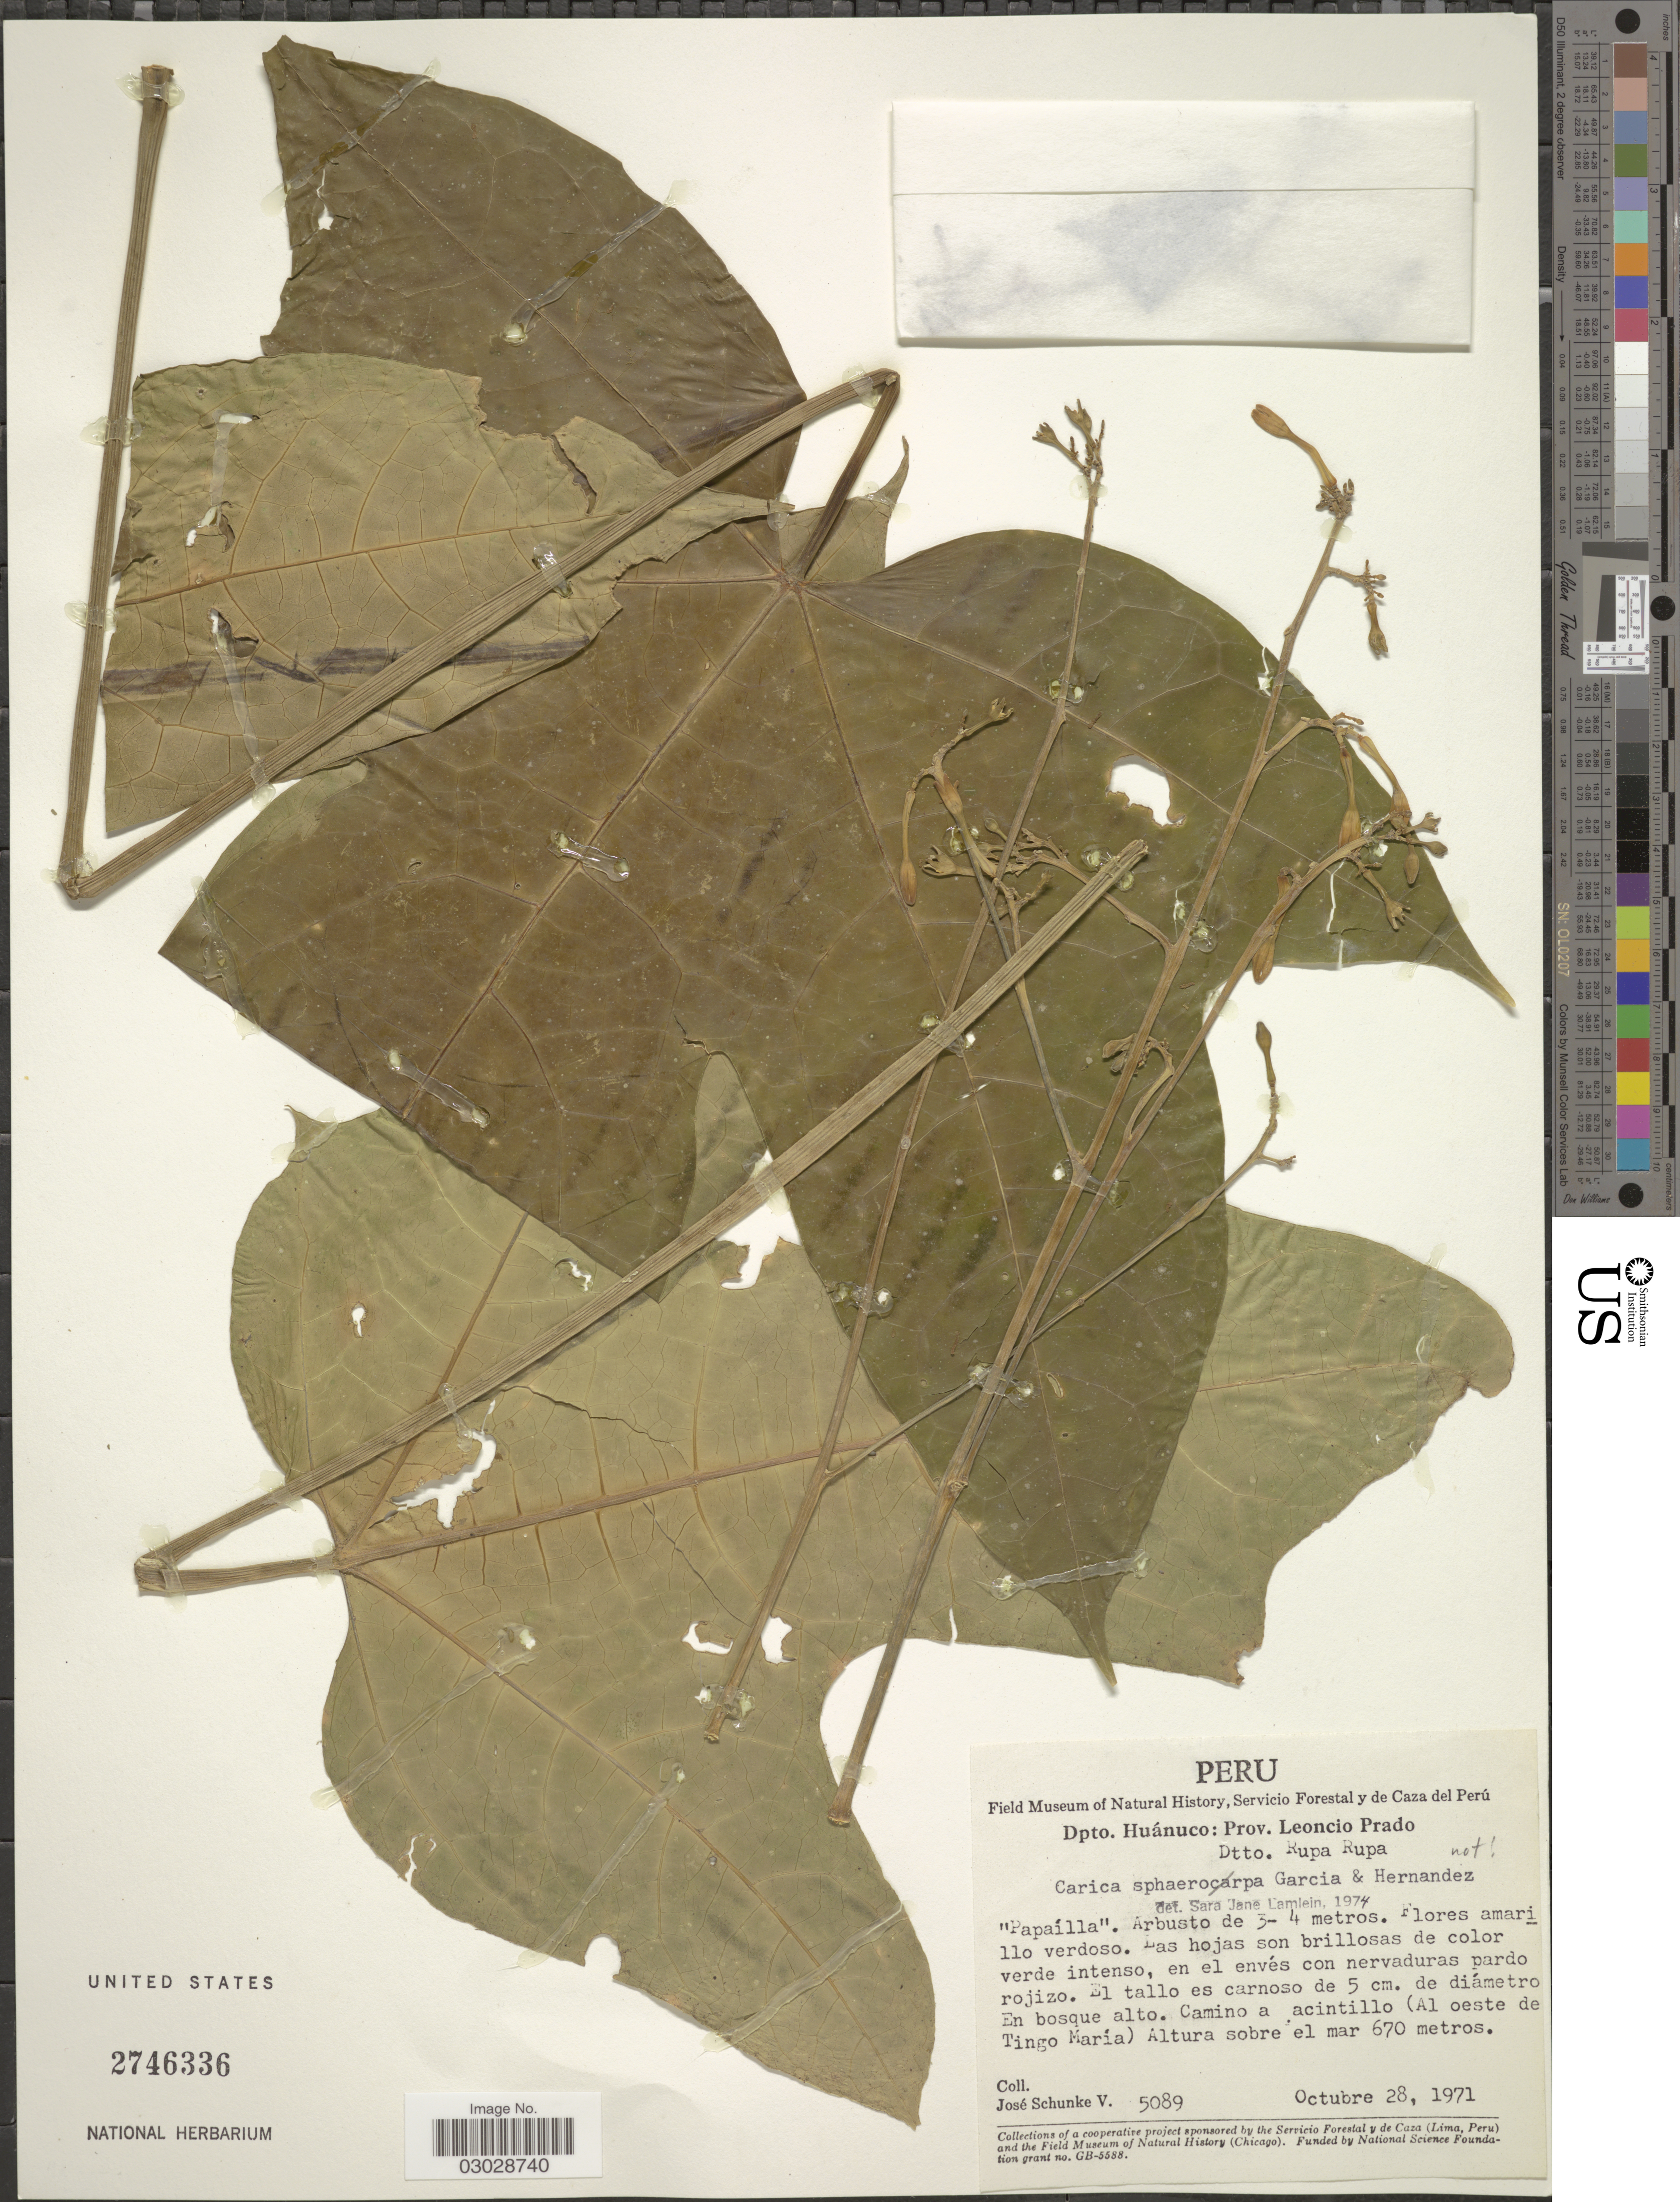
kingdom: Plantae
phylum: Tracheophyta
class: Magnoliopsida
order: Brassicales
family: Caricaceae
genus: Carica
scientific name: Carica sp.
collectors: J. Schunke Vigo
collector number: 5089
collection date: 1971-10-28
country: Peru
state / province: Huánuco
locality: Dpto. Huánuco: Prov. Leoncio Prado, Dtto. Rupa Rupa. Camino a acintillo (Al oeste de Tingo María).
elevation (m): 670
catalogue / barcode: US 2746336